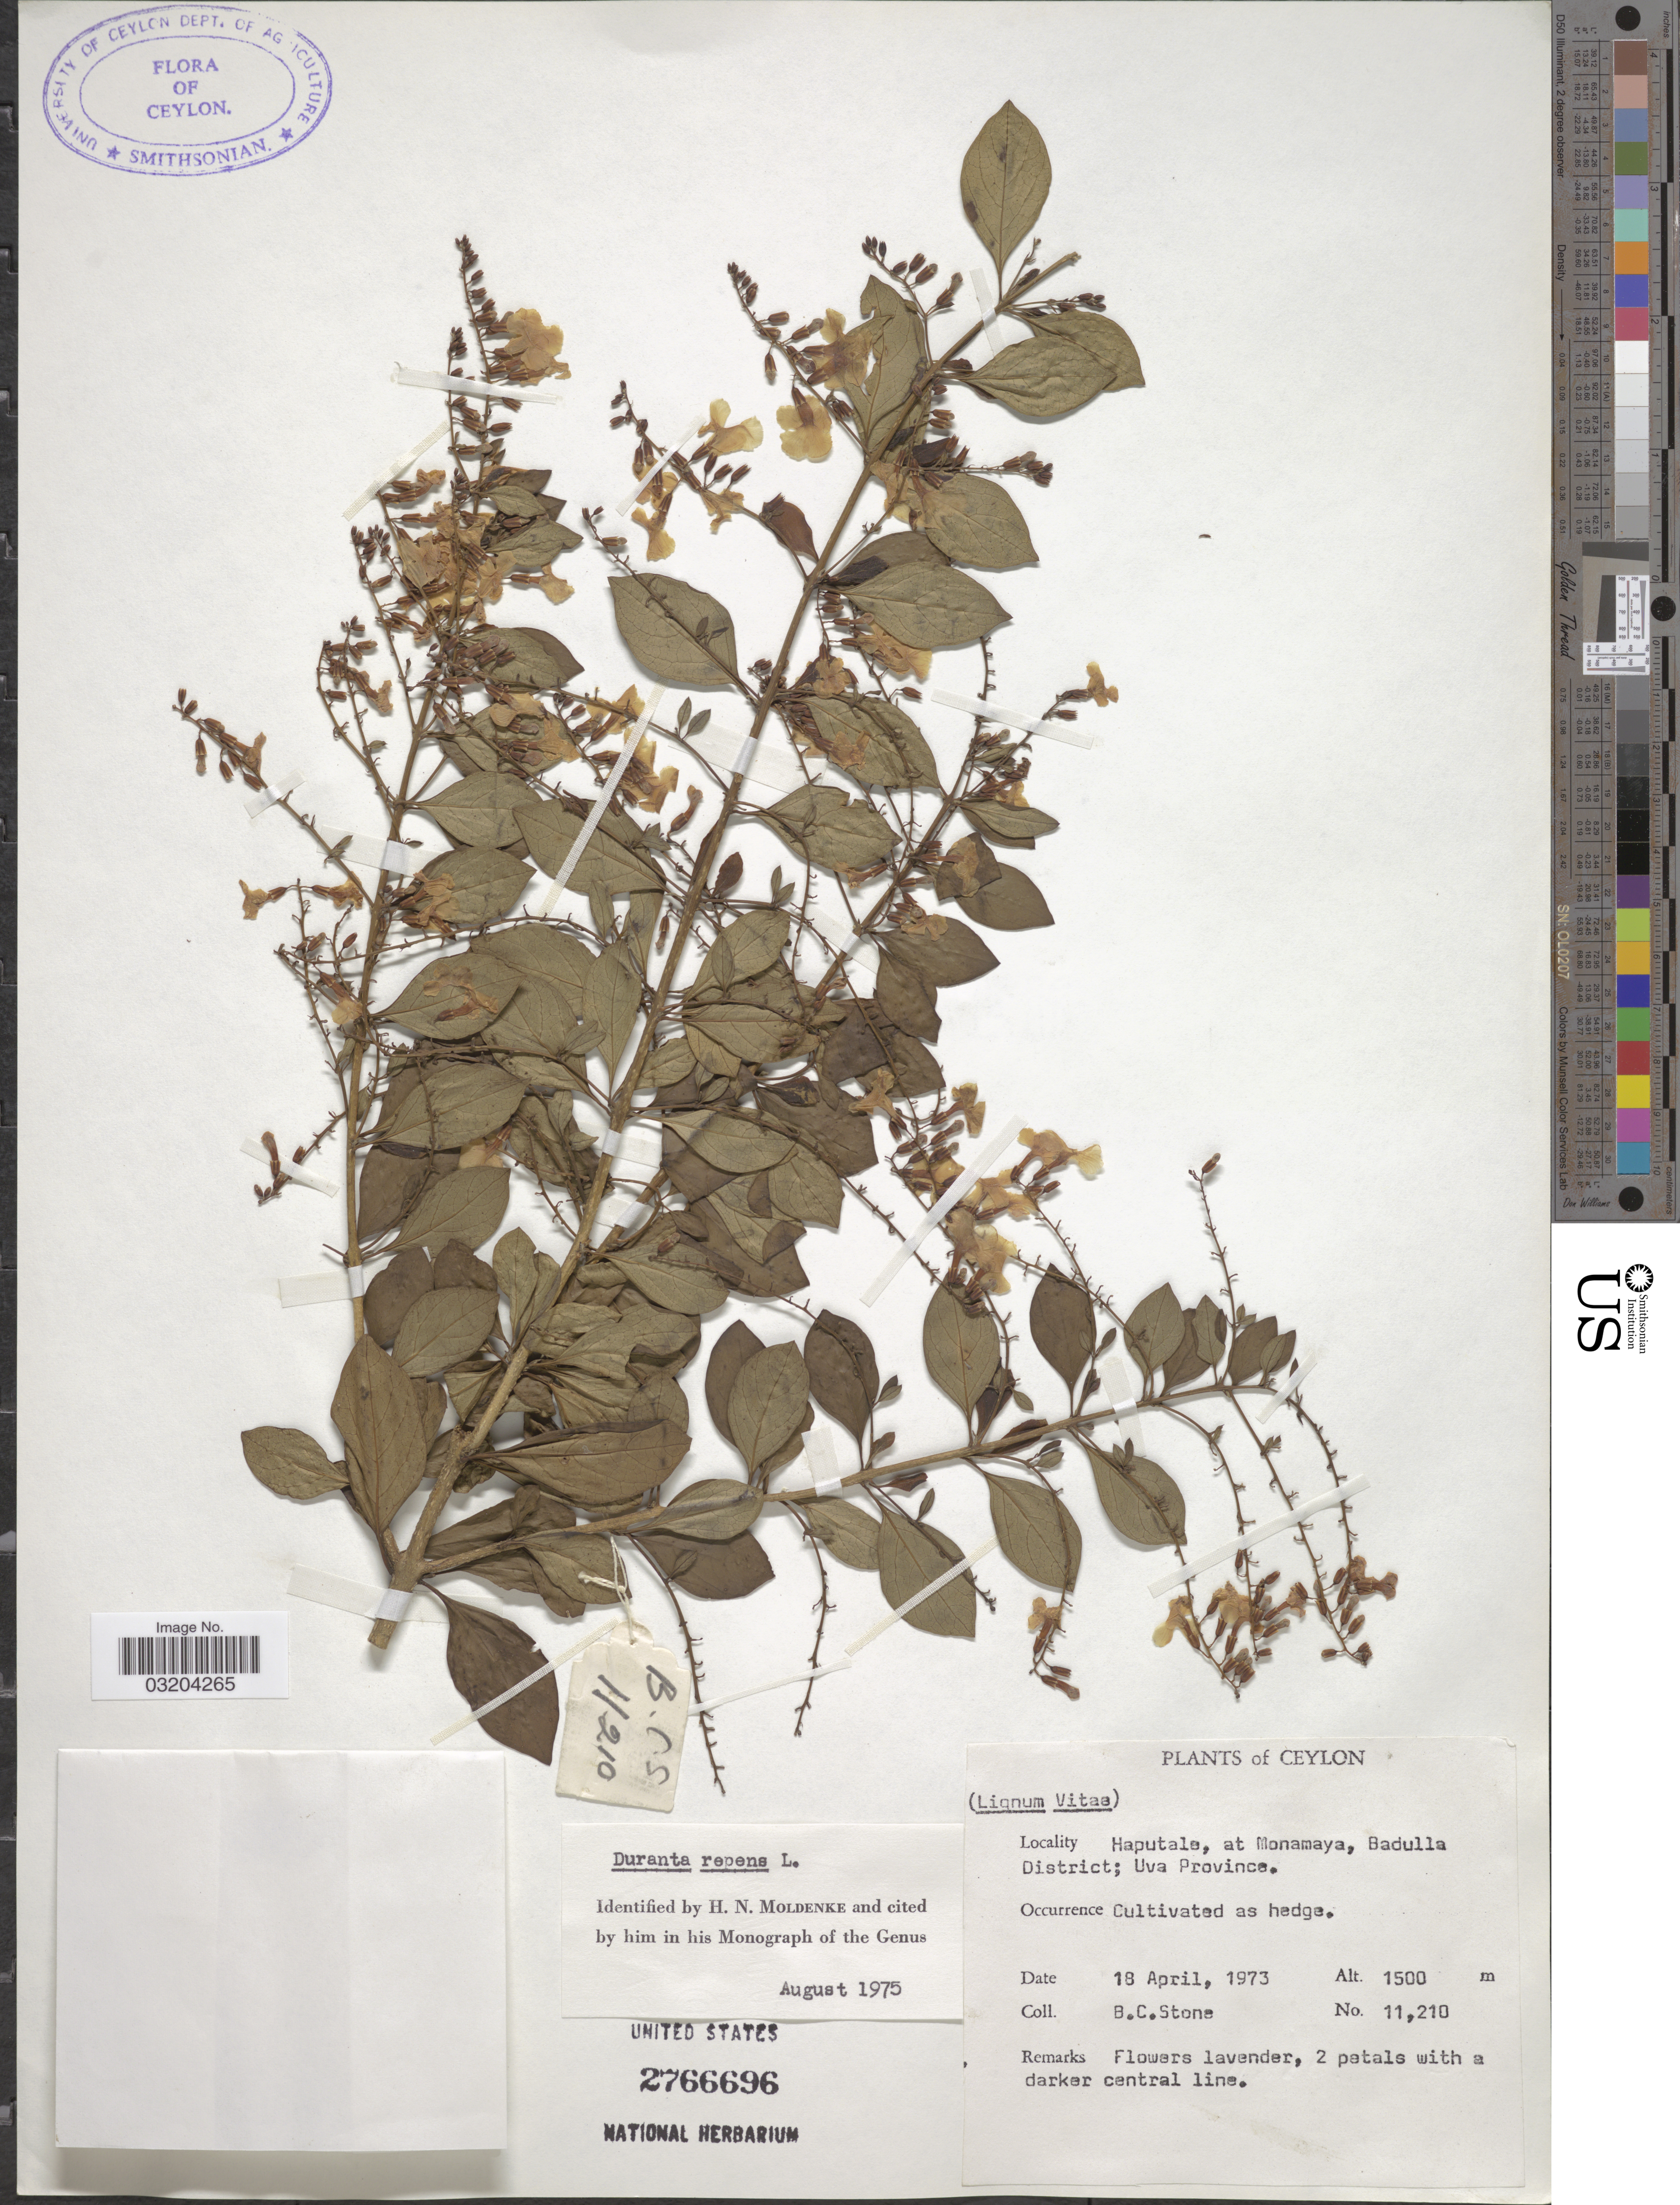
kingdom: Plantae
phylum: Tracheophyta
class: Magnoliopsida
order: Lamiales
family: Verbenaceae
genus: Duranta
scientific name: Duranta erecta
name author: L.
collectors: B. C. Stone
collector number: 11210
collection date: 1973-04-18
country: Sri Lanka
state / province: Uva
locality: Ceylon. Haputale, at Monamaya, Badulla District.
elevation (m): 1500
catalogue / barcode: US 2766696